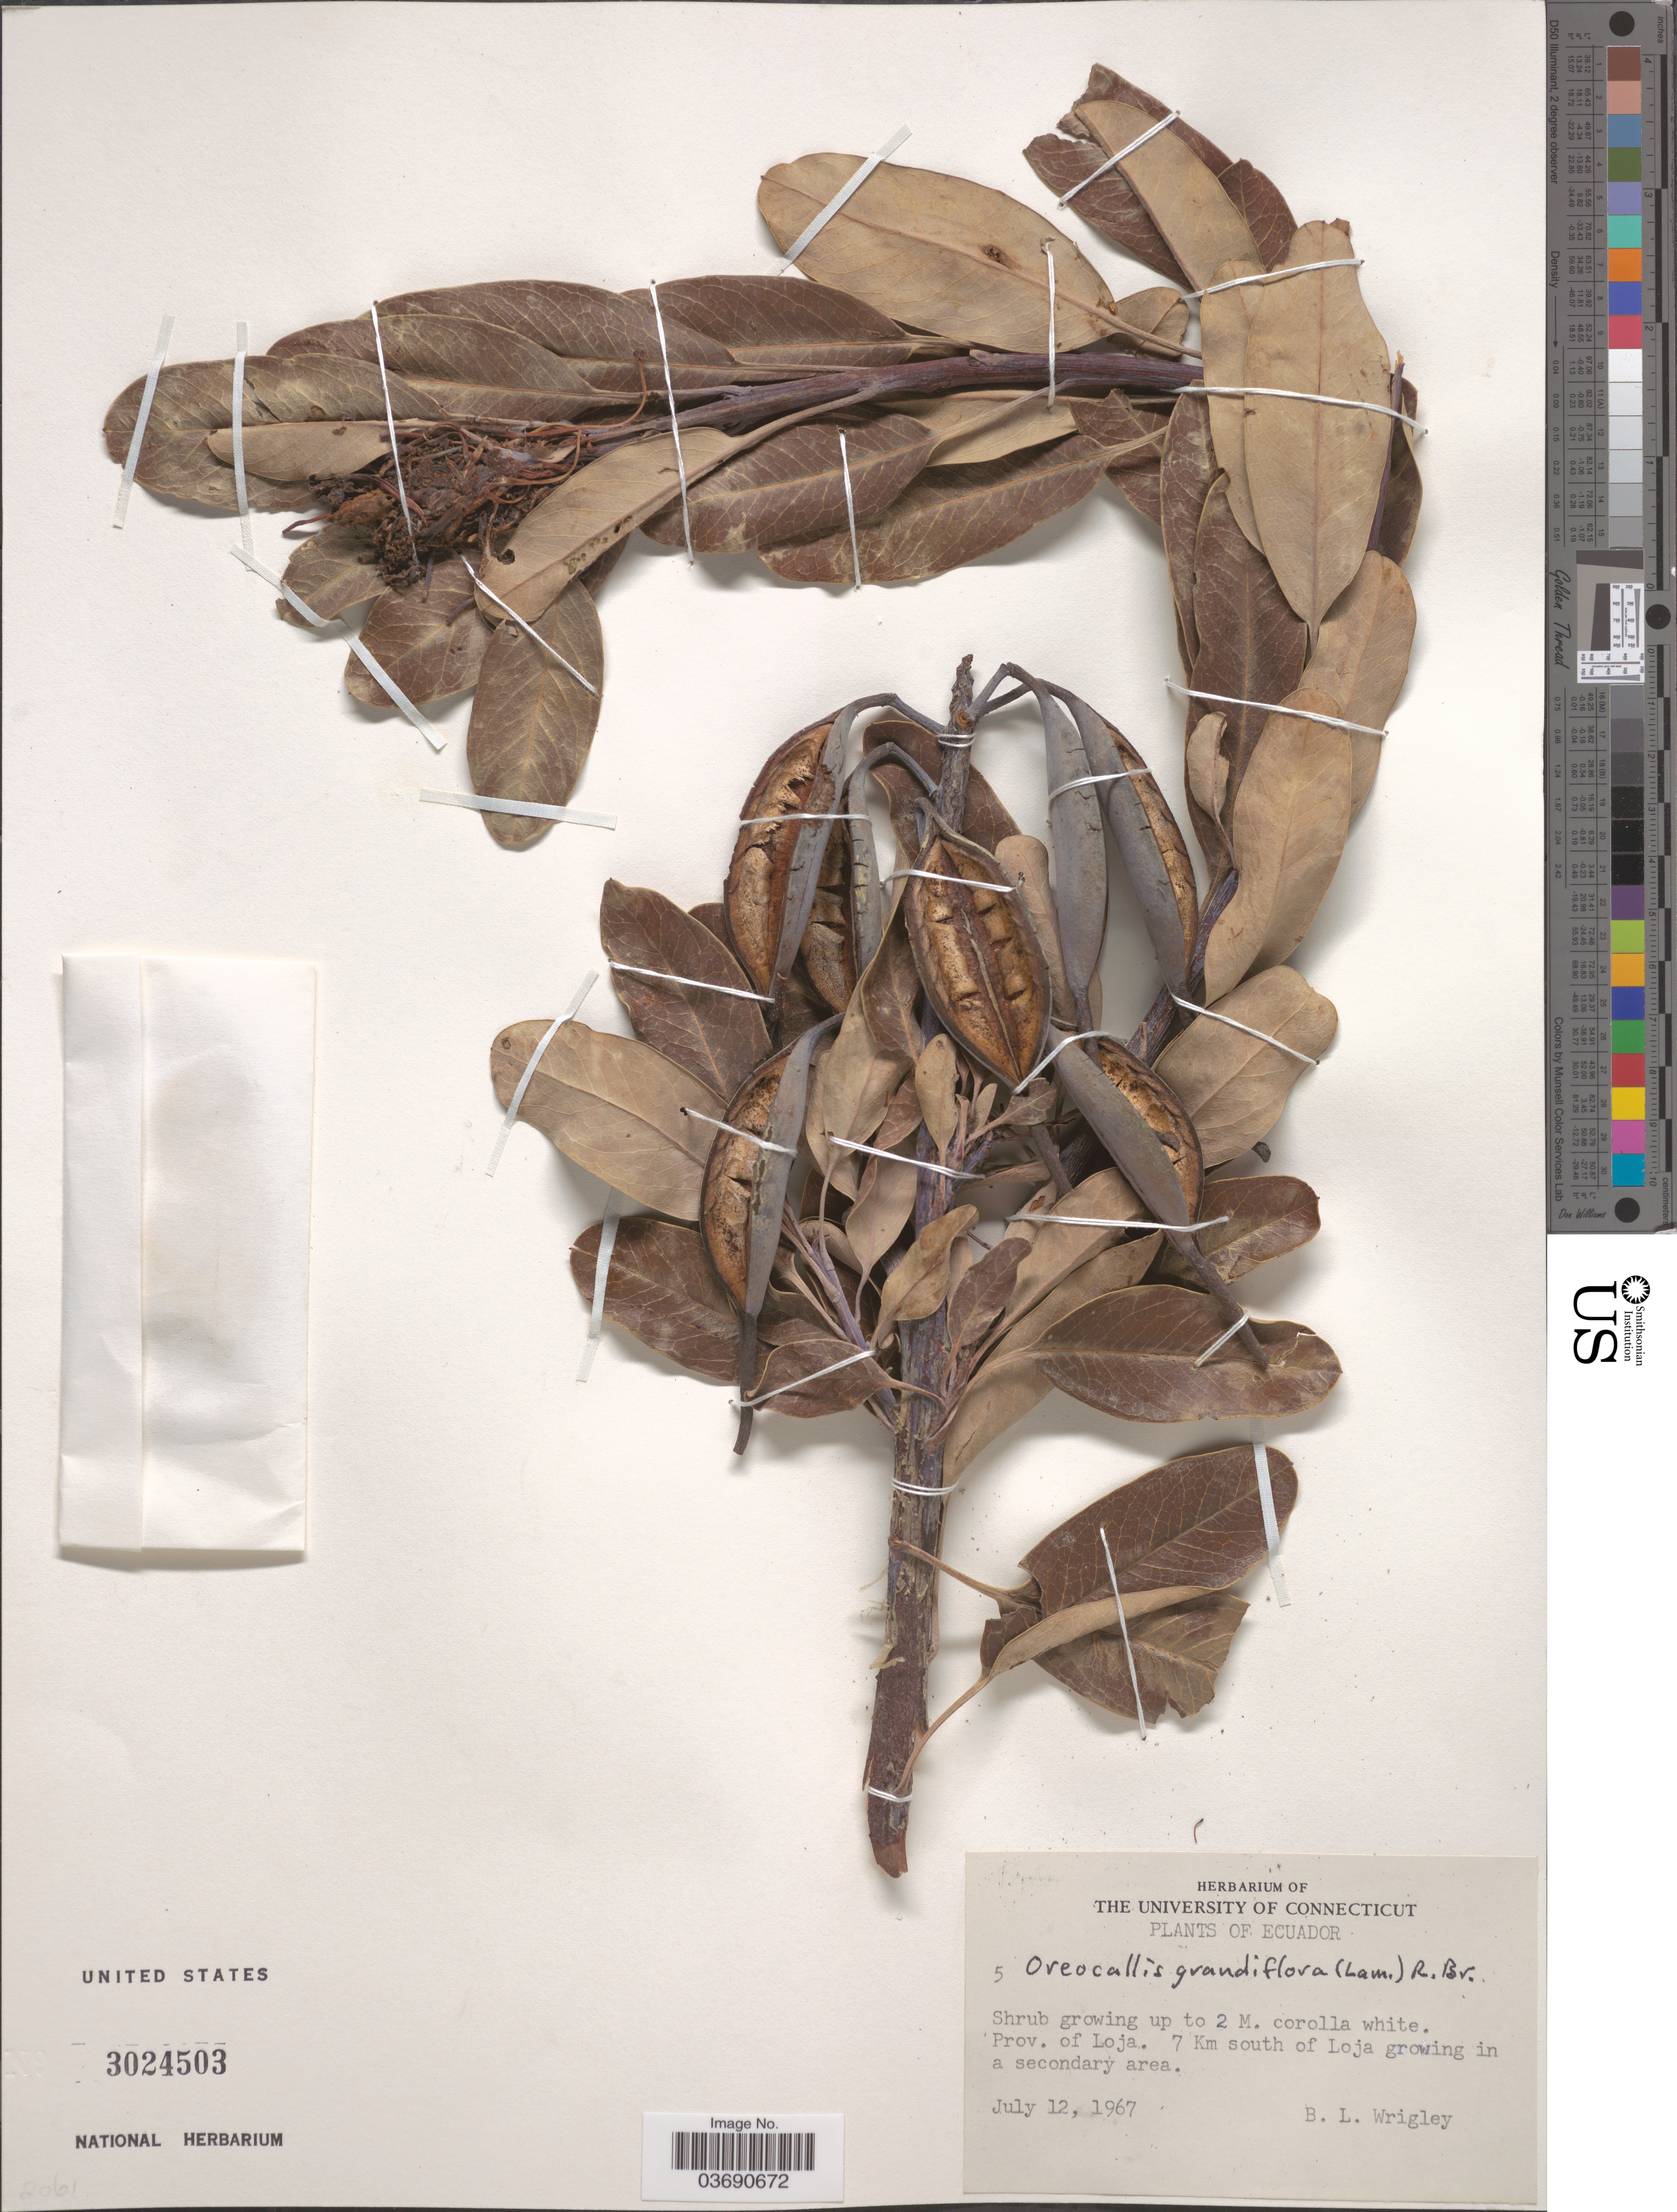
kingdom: Plantae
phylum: Tracheophyta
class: Magnoliopsida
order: Proteales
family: Proteaceae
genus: Oreocallis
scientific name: Oreocallis grandiflora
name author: (Lam.) R. Br.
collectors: B. L. Wrigley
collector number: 5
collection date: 1967-07-12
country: Ecuador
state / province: Loja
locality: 7 Km south of Loja.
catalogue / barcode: US 3024503